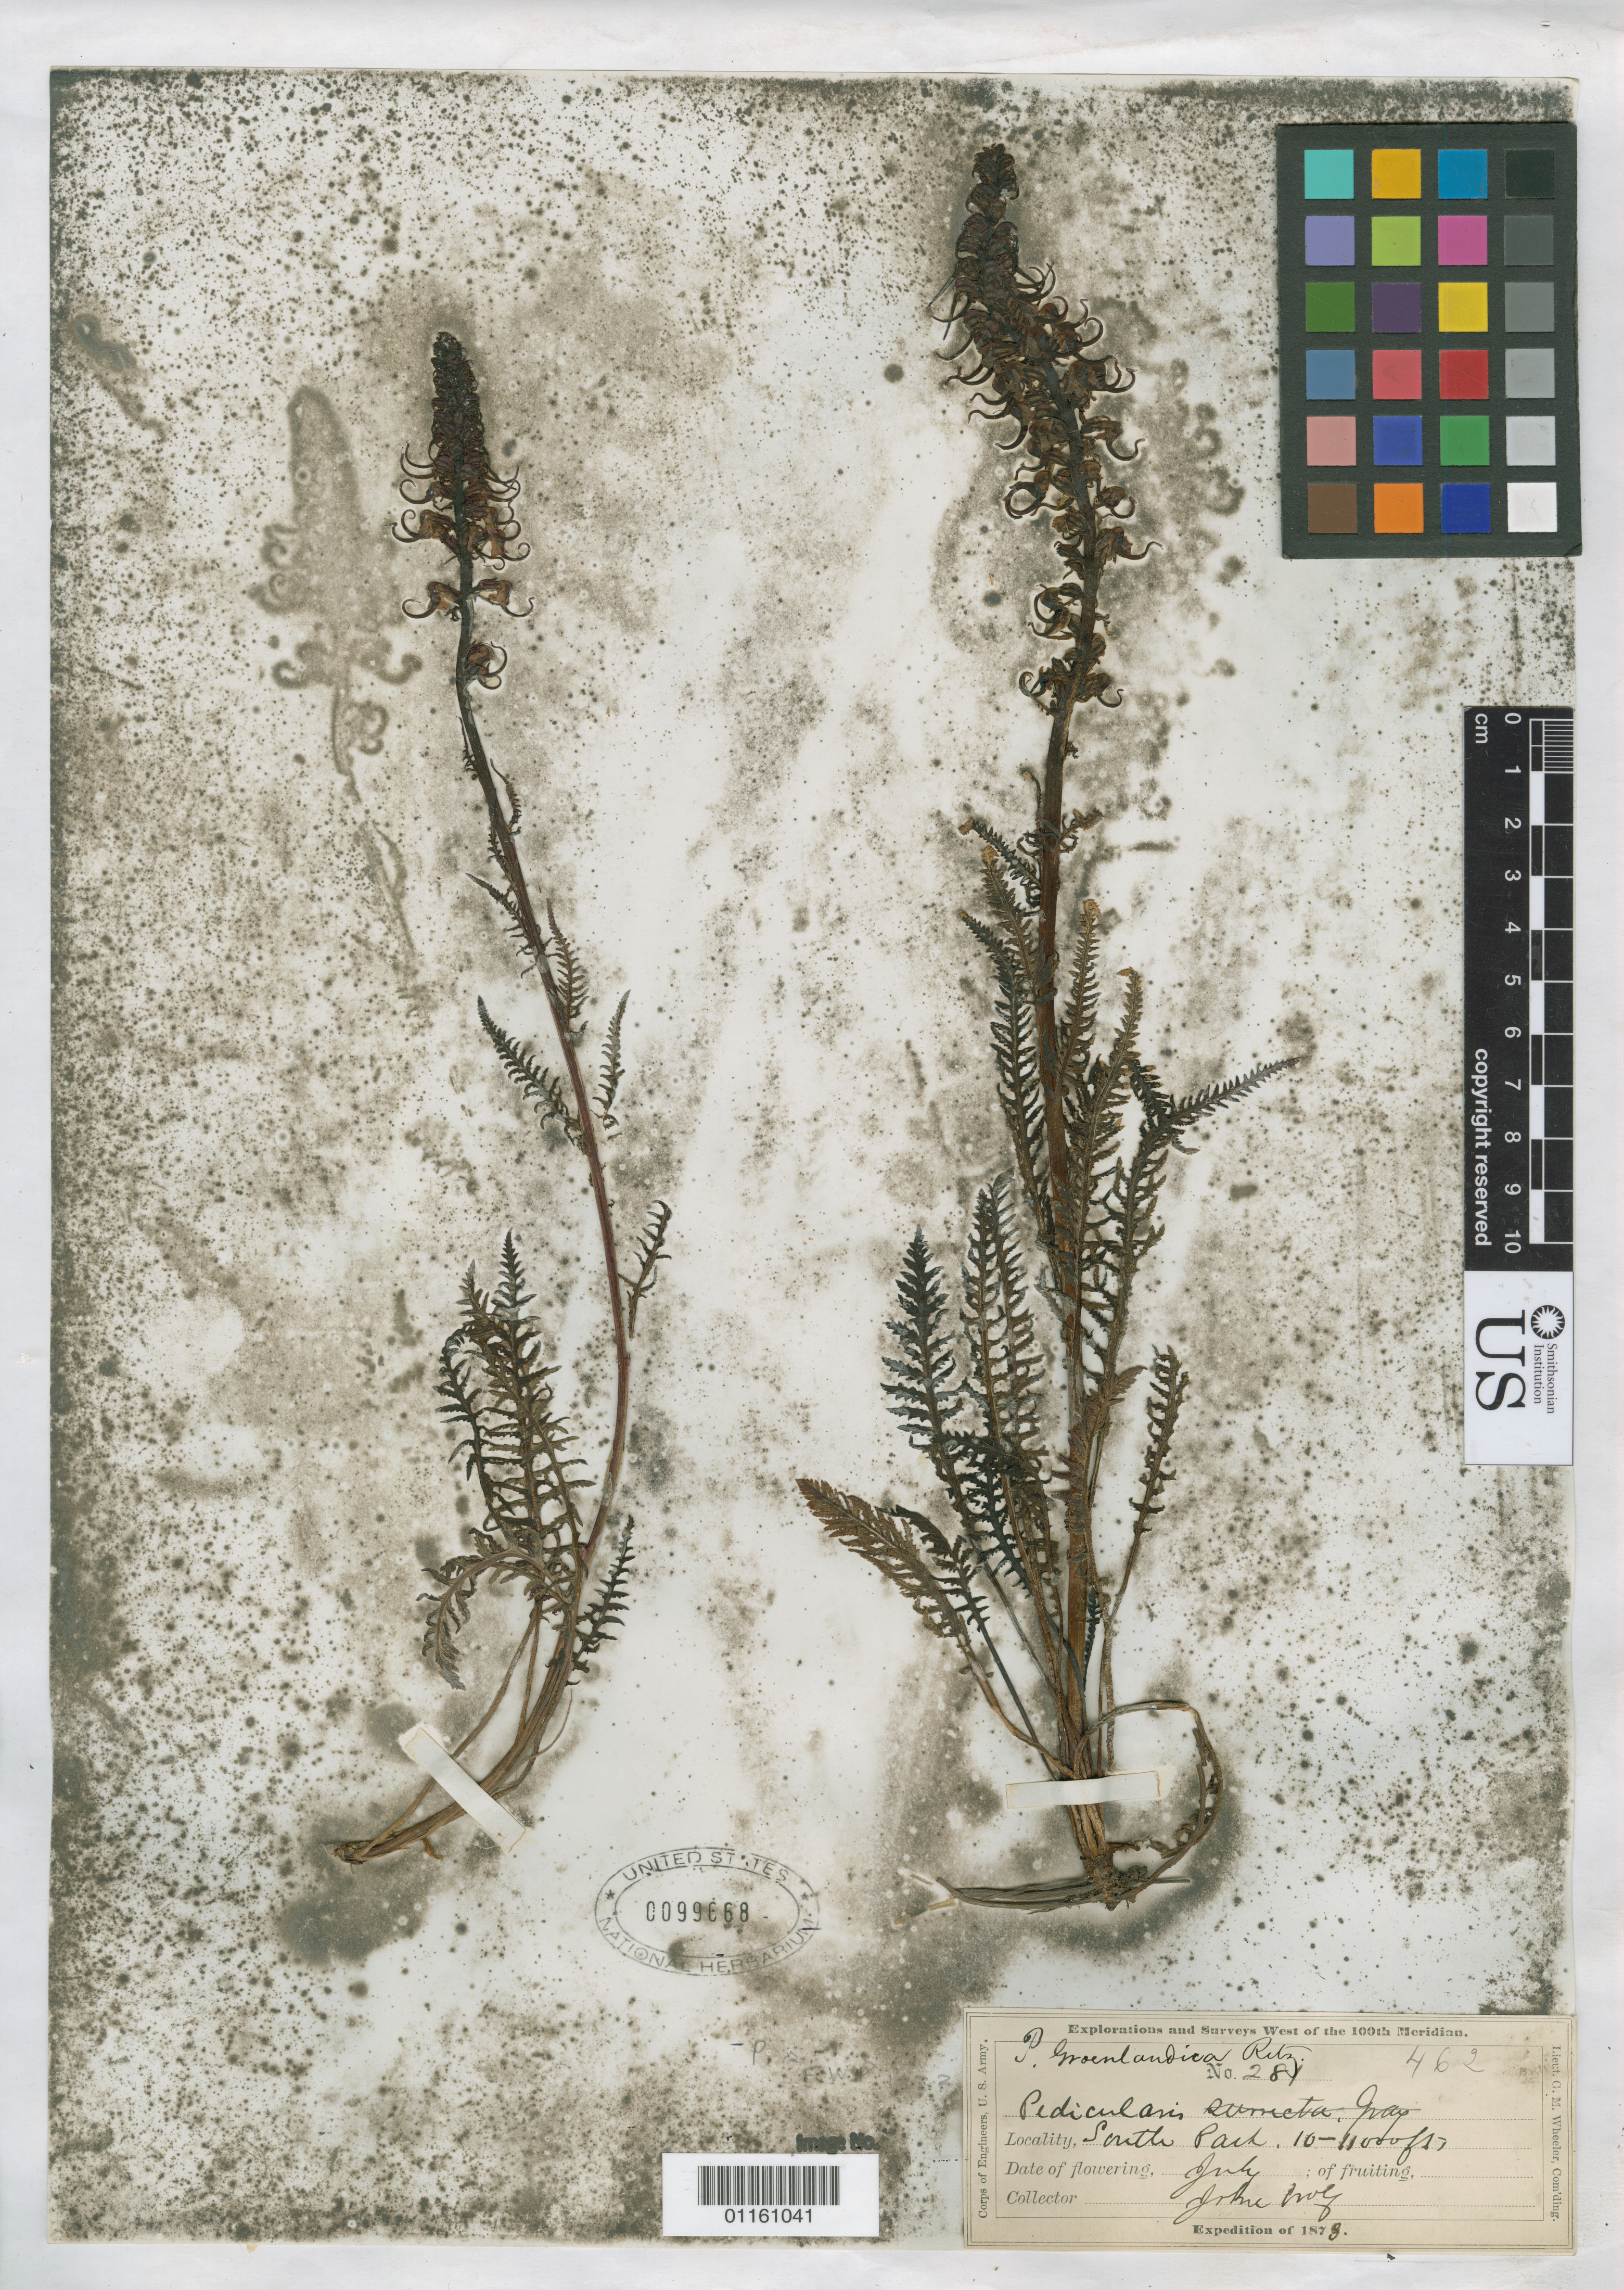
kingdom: Plantae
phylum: Tracheophyta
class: Magnoliopsida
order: Lamiales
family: Orobanchaceae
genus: Pedicularis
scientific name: Pedicularis groenlandica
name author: Retz.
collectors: J. Wolf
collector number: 281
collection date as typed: Jul1873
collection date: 1873-07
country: United States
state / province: Colorado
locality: South Park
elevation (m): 3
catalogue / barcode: US 99668